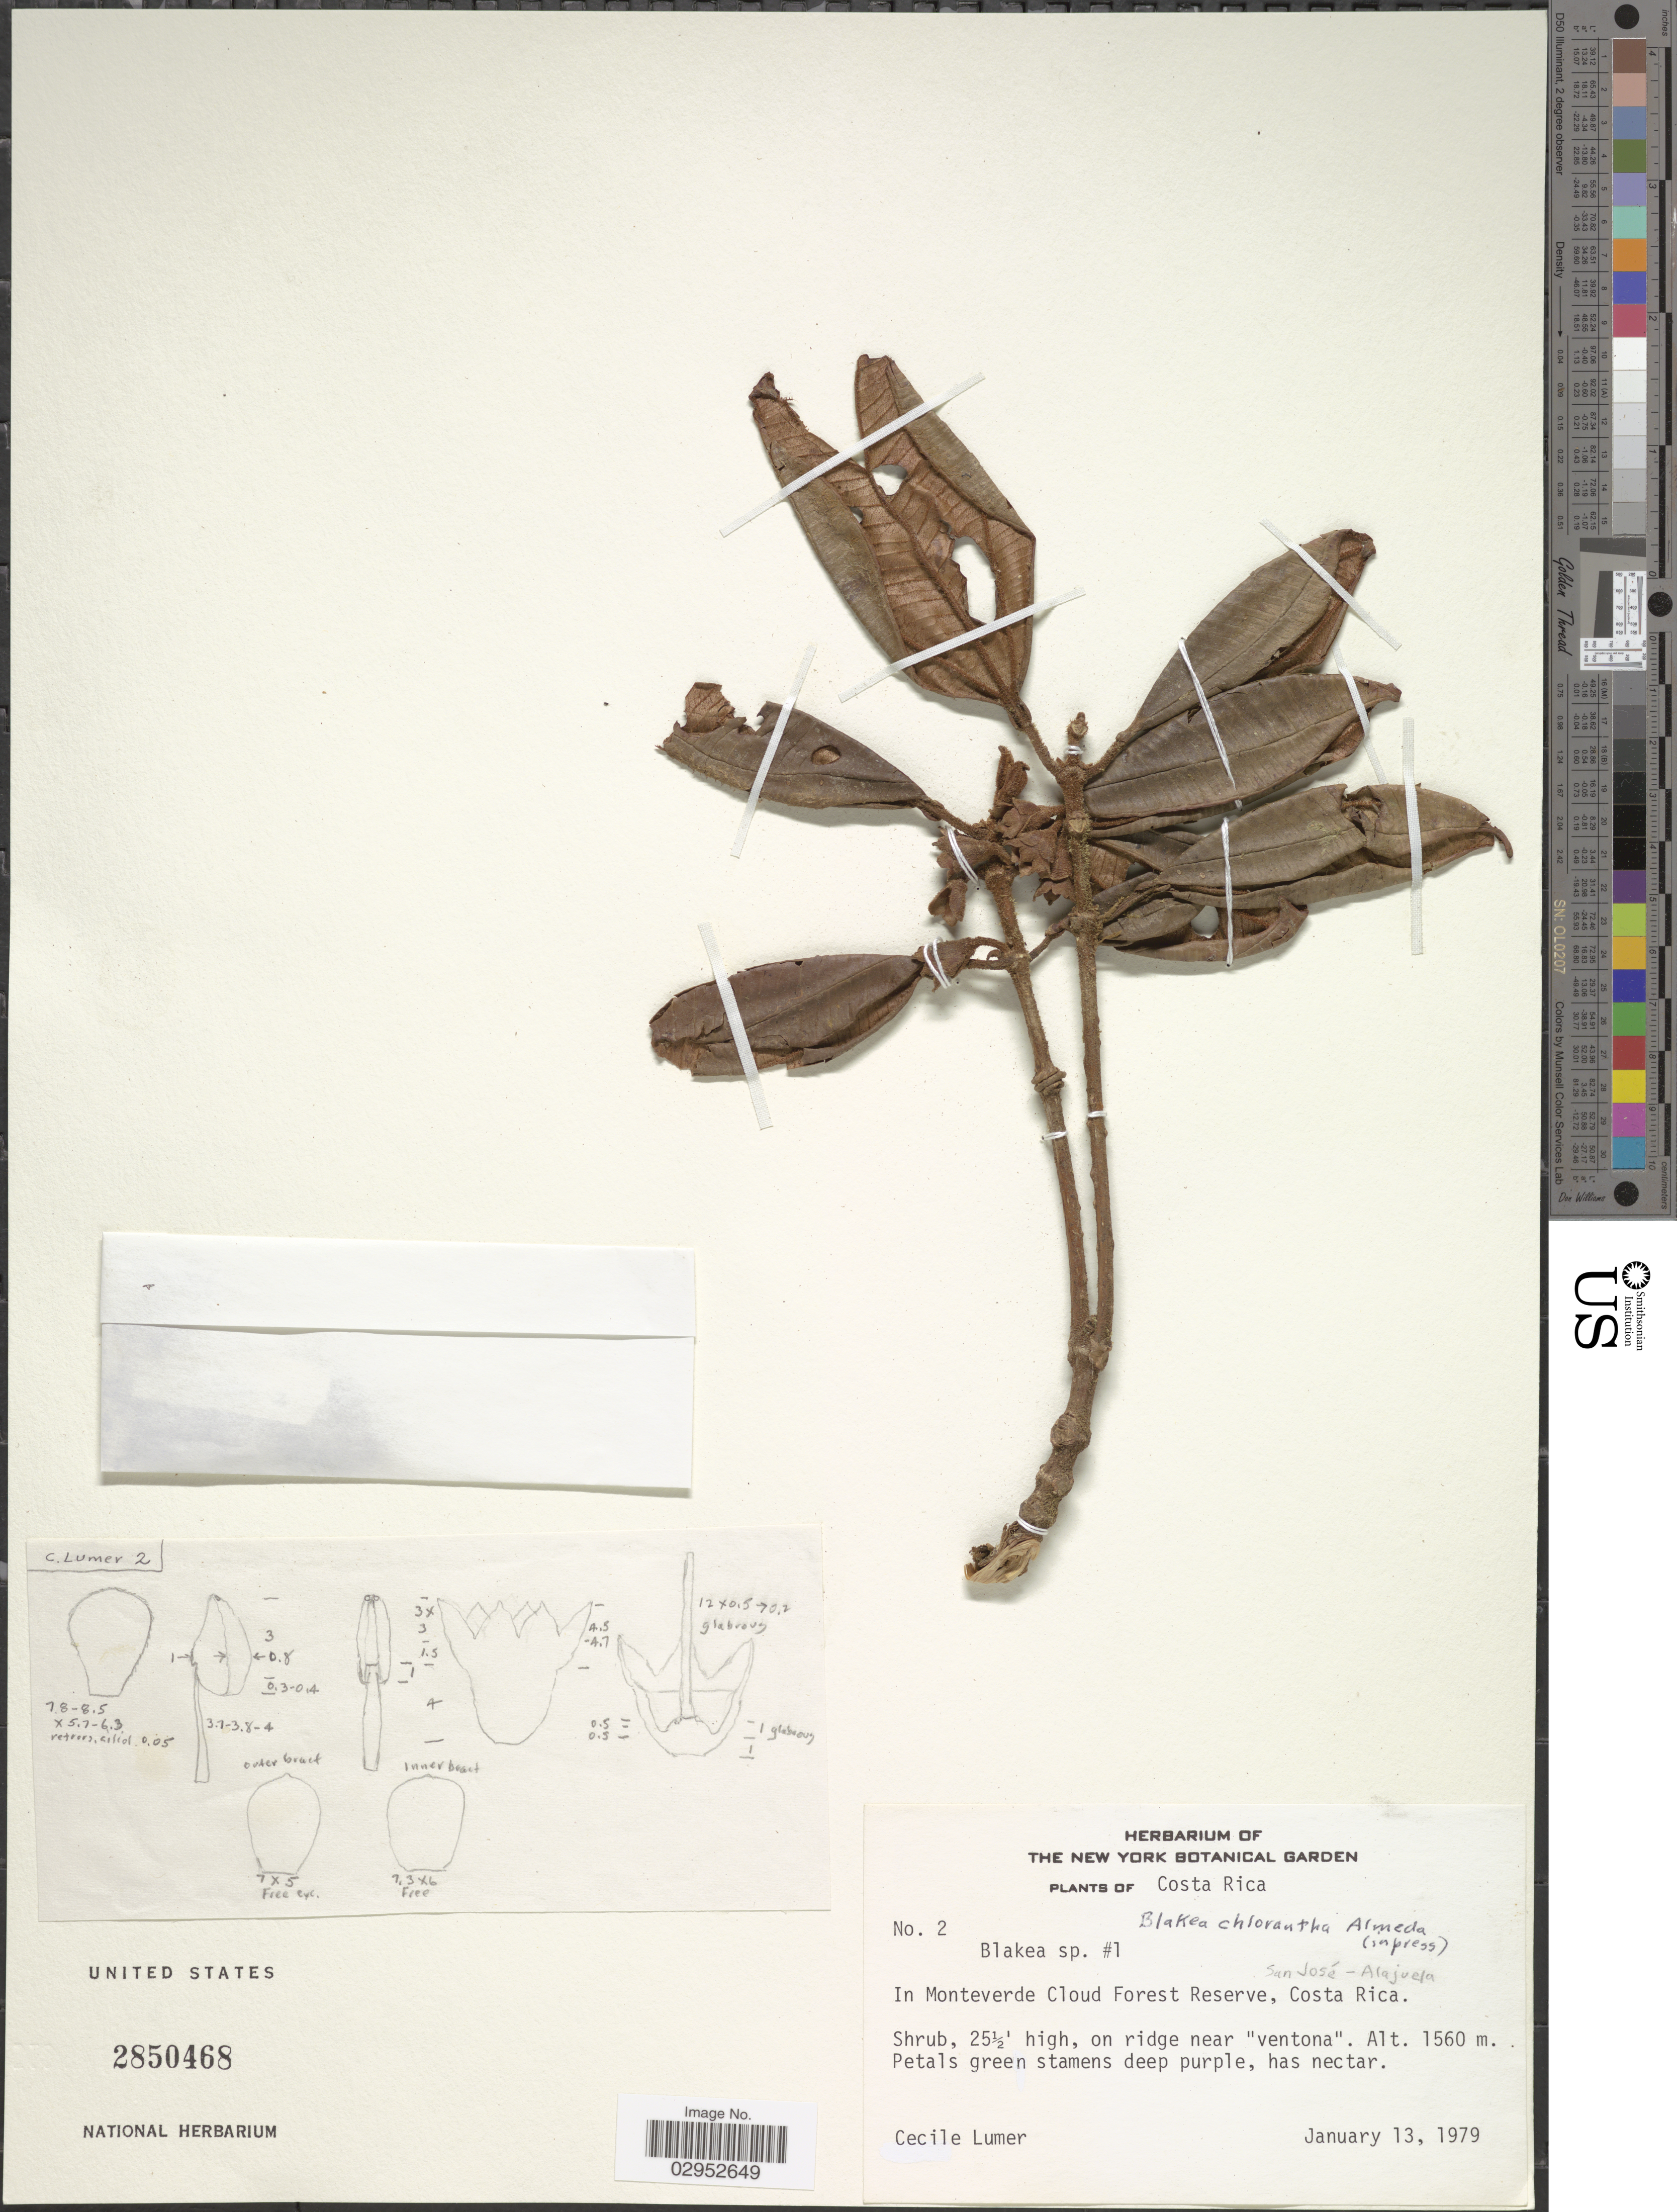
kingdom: Plantae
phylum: Tracheophyta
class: Magnoliopsida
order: Myrtales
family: Melastomataceae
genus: Blakea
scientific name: Blakea chlorantha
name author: Almeda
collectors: C. Lumer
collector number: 2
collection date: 1979-01-13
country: Costa Rica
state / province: Puntarenas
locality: In Monteverde Cloud Forest Reserve. San José - Alajuela.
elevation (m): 1560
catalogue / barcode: US 2850468